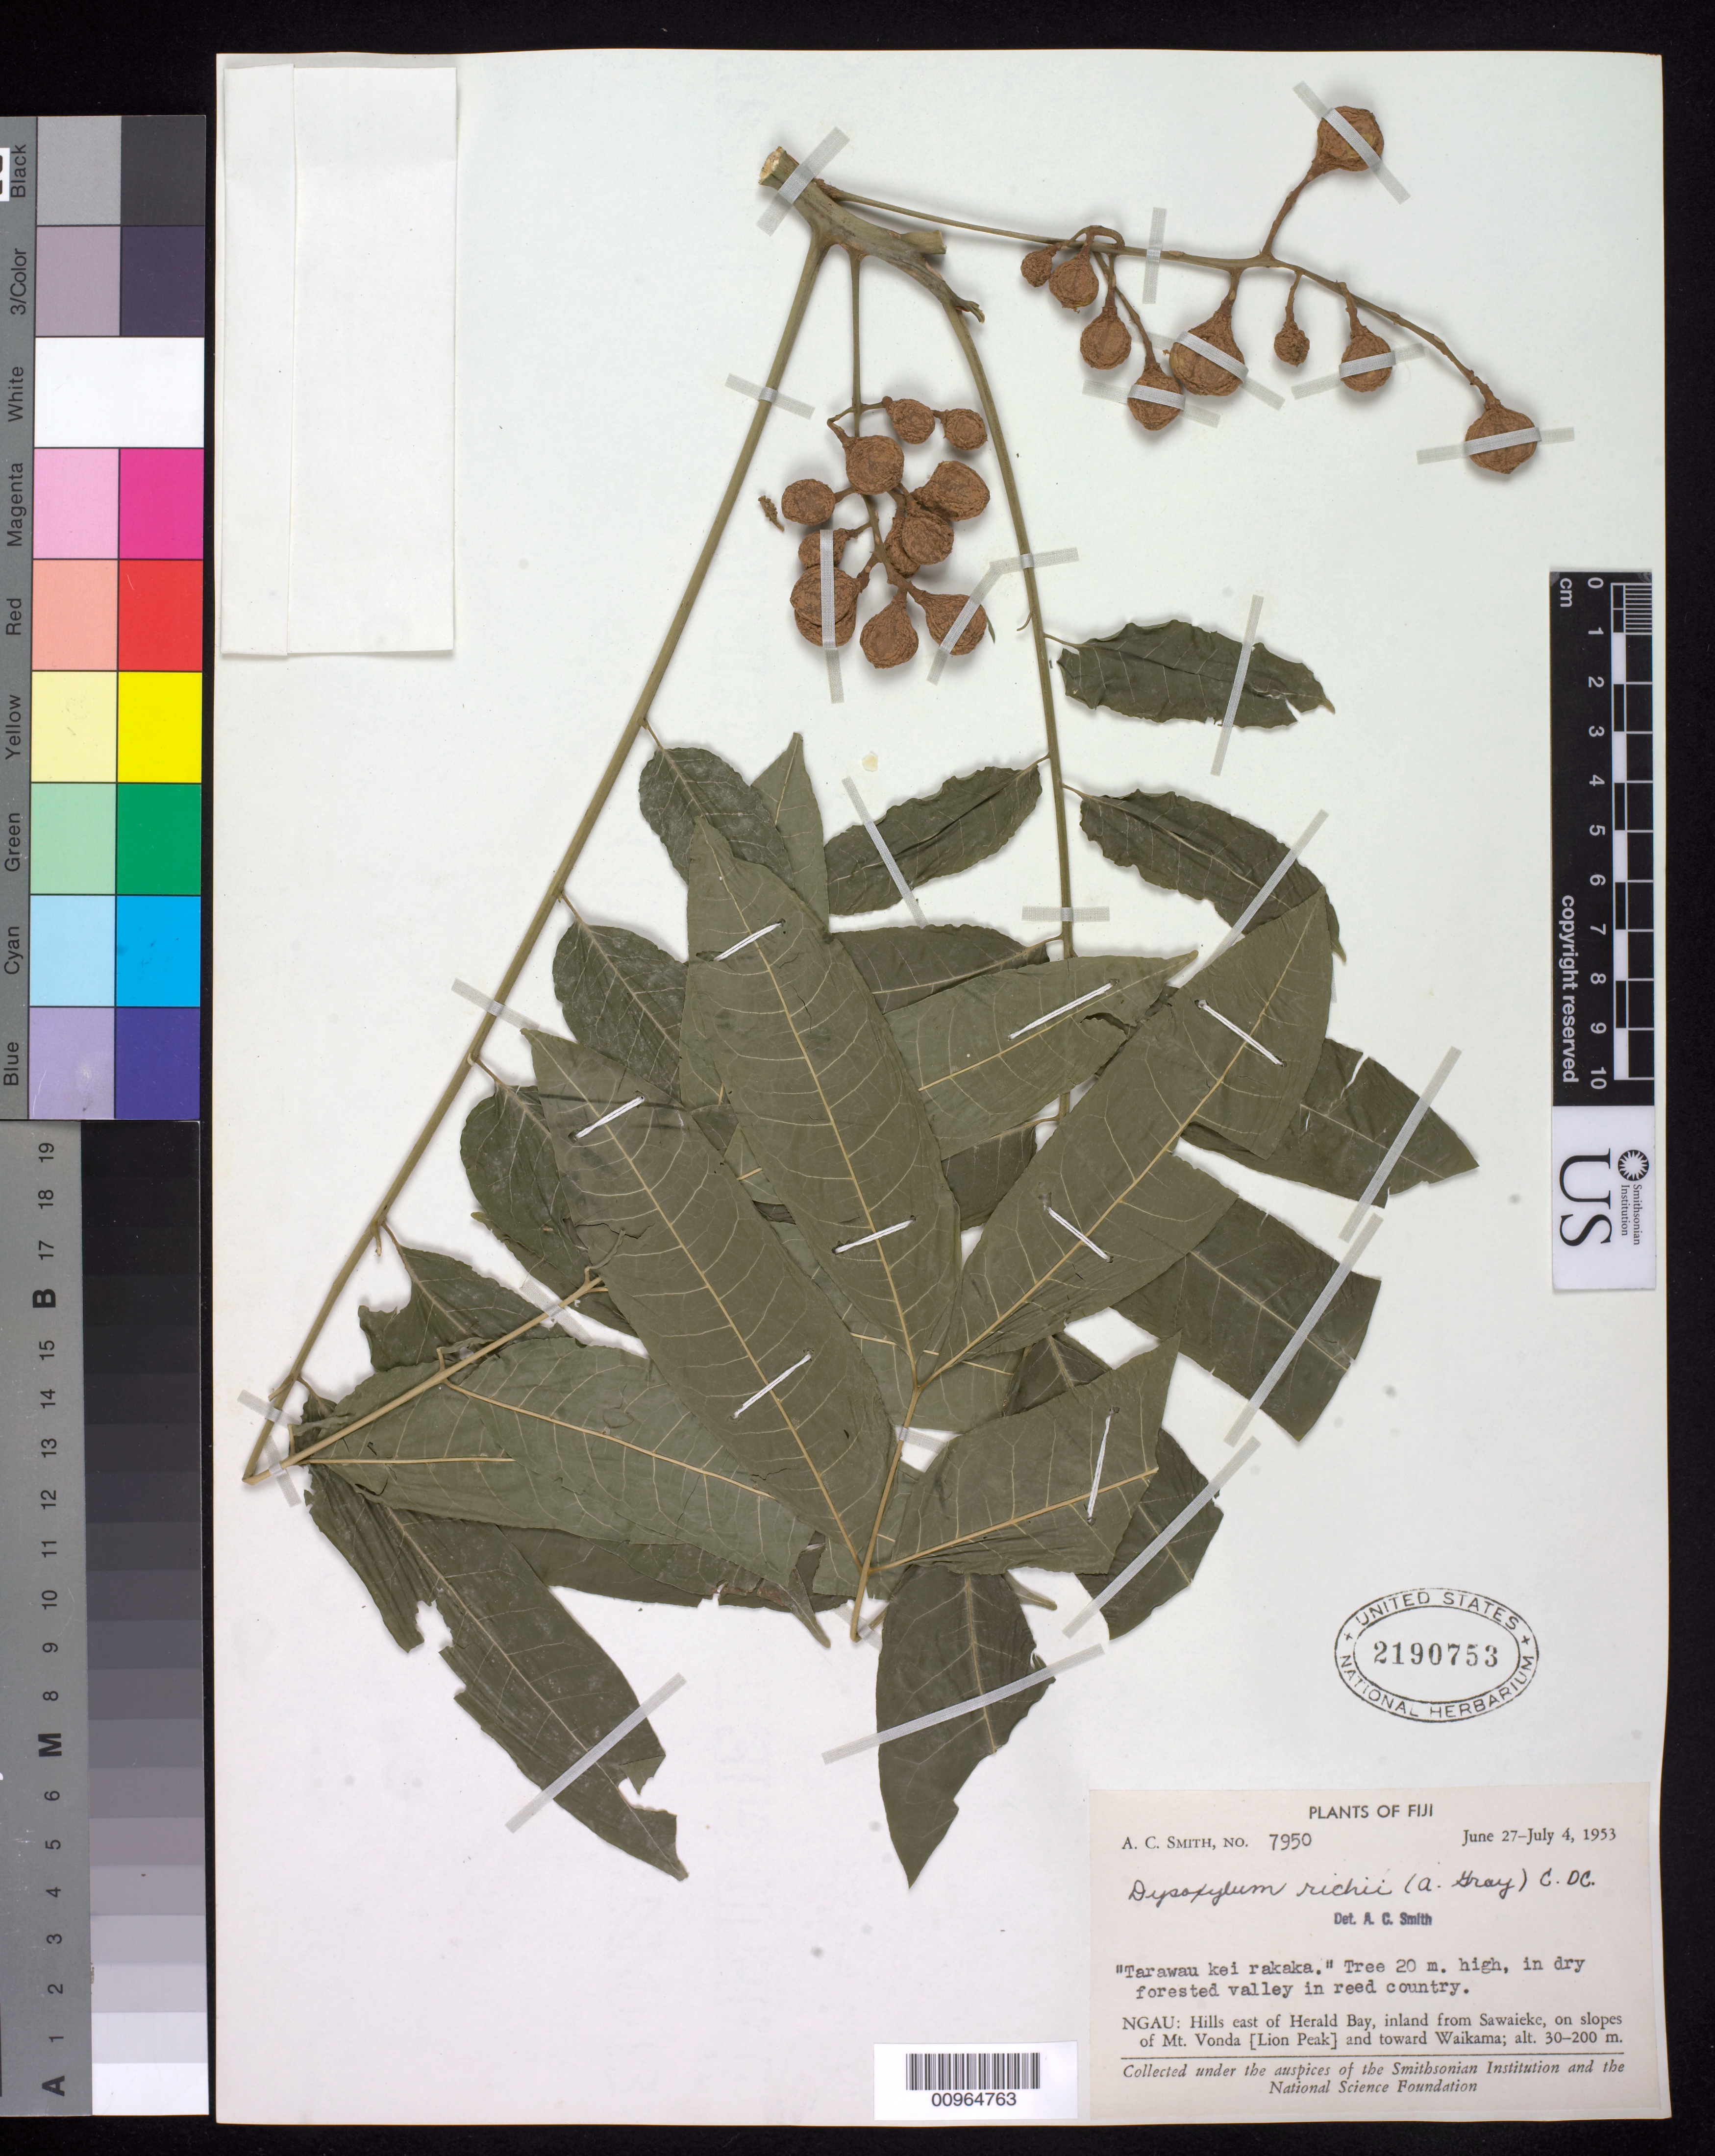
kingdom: Plantae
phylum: Tracheophyta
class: Magnoliopsida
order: Sapindales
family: Meliaceae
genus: Didymocheton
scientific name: Didymocheton alliaceus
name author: (G. Forst.) Mabb.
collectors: C. A. Smith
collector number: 7950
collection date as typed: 27 Jun 1953 to 04 Jul 1953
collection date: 1953-06-27/1953-07-04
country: Fiji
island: Gau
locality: Hills east of Herald Bay, inland from Sawaieke, on slopes of Mt. Vonda (Lion Peak) and toward Waikama; in dry forested valley in reed country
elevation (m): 30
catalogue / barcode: US 2190753